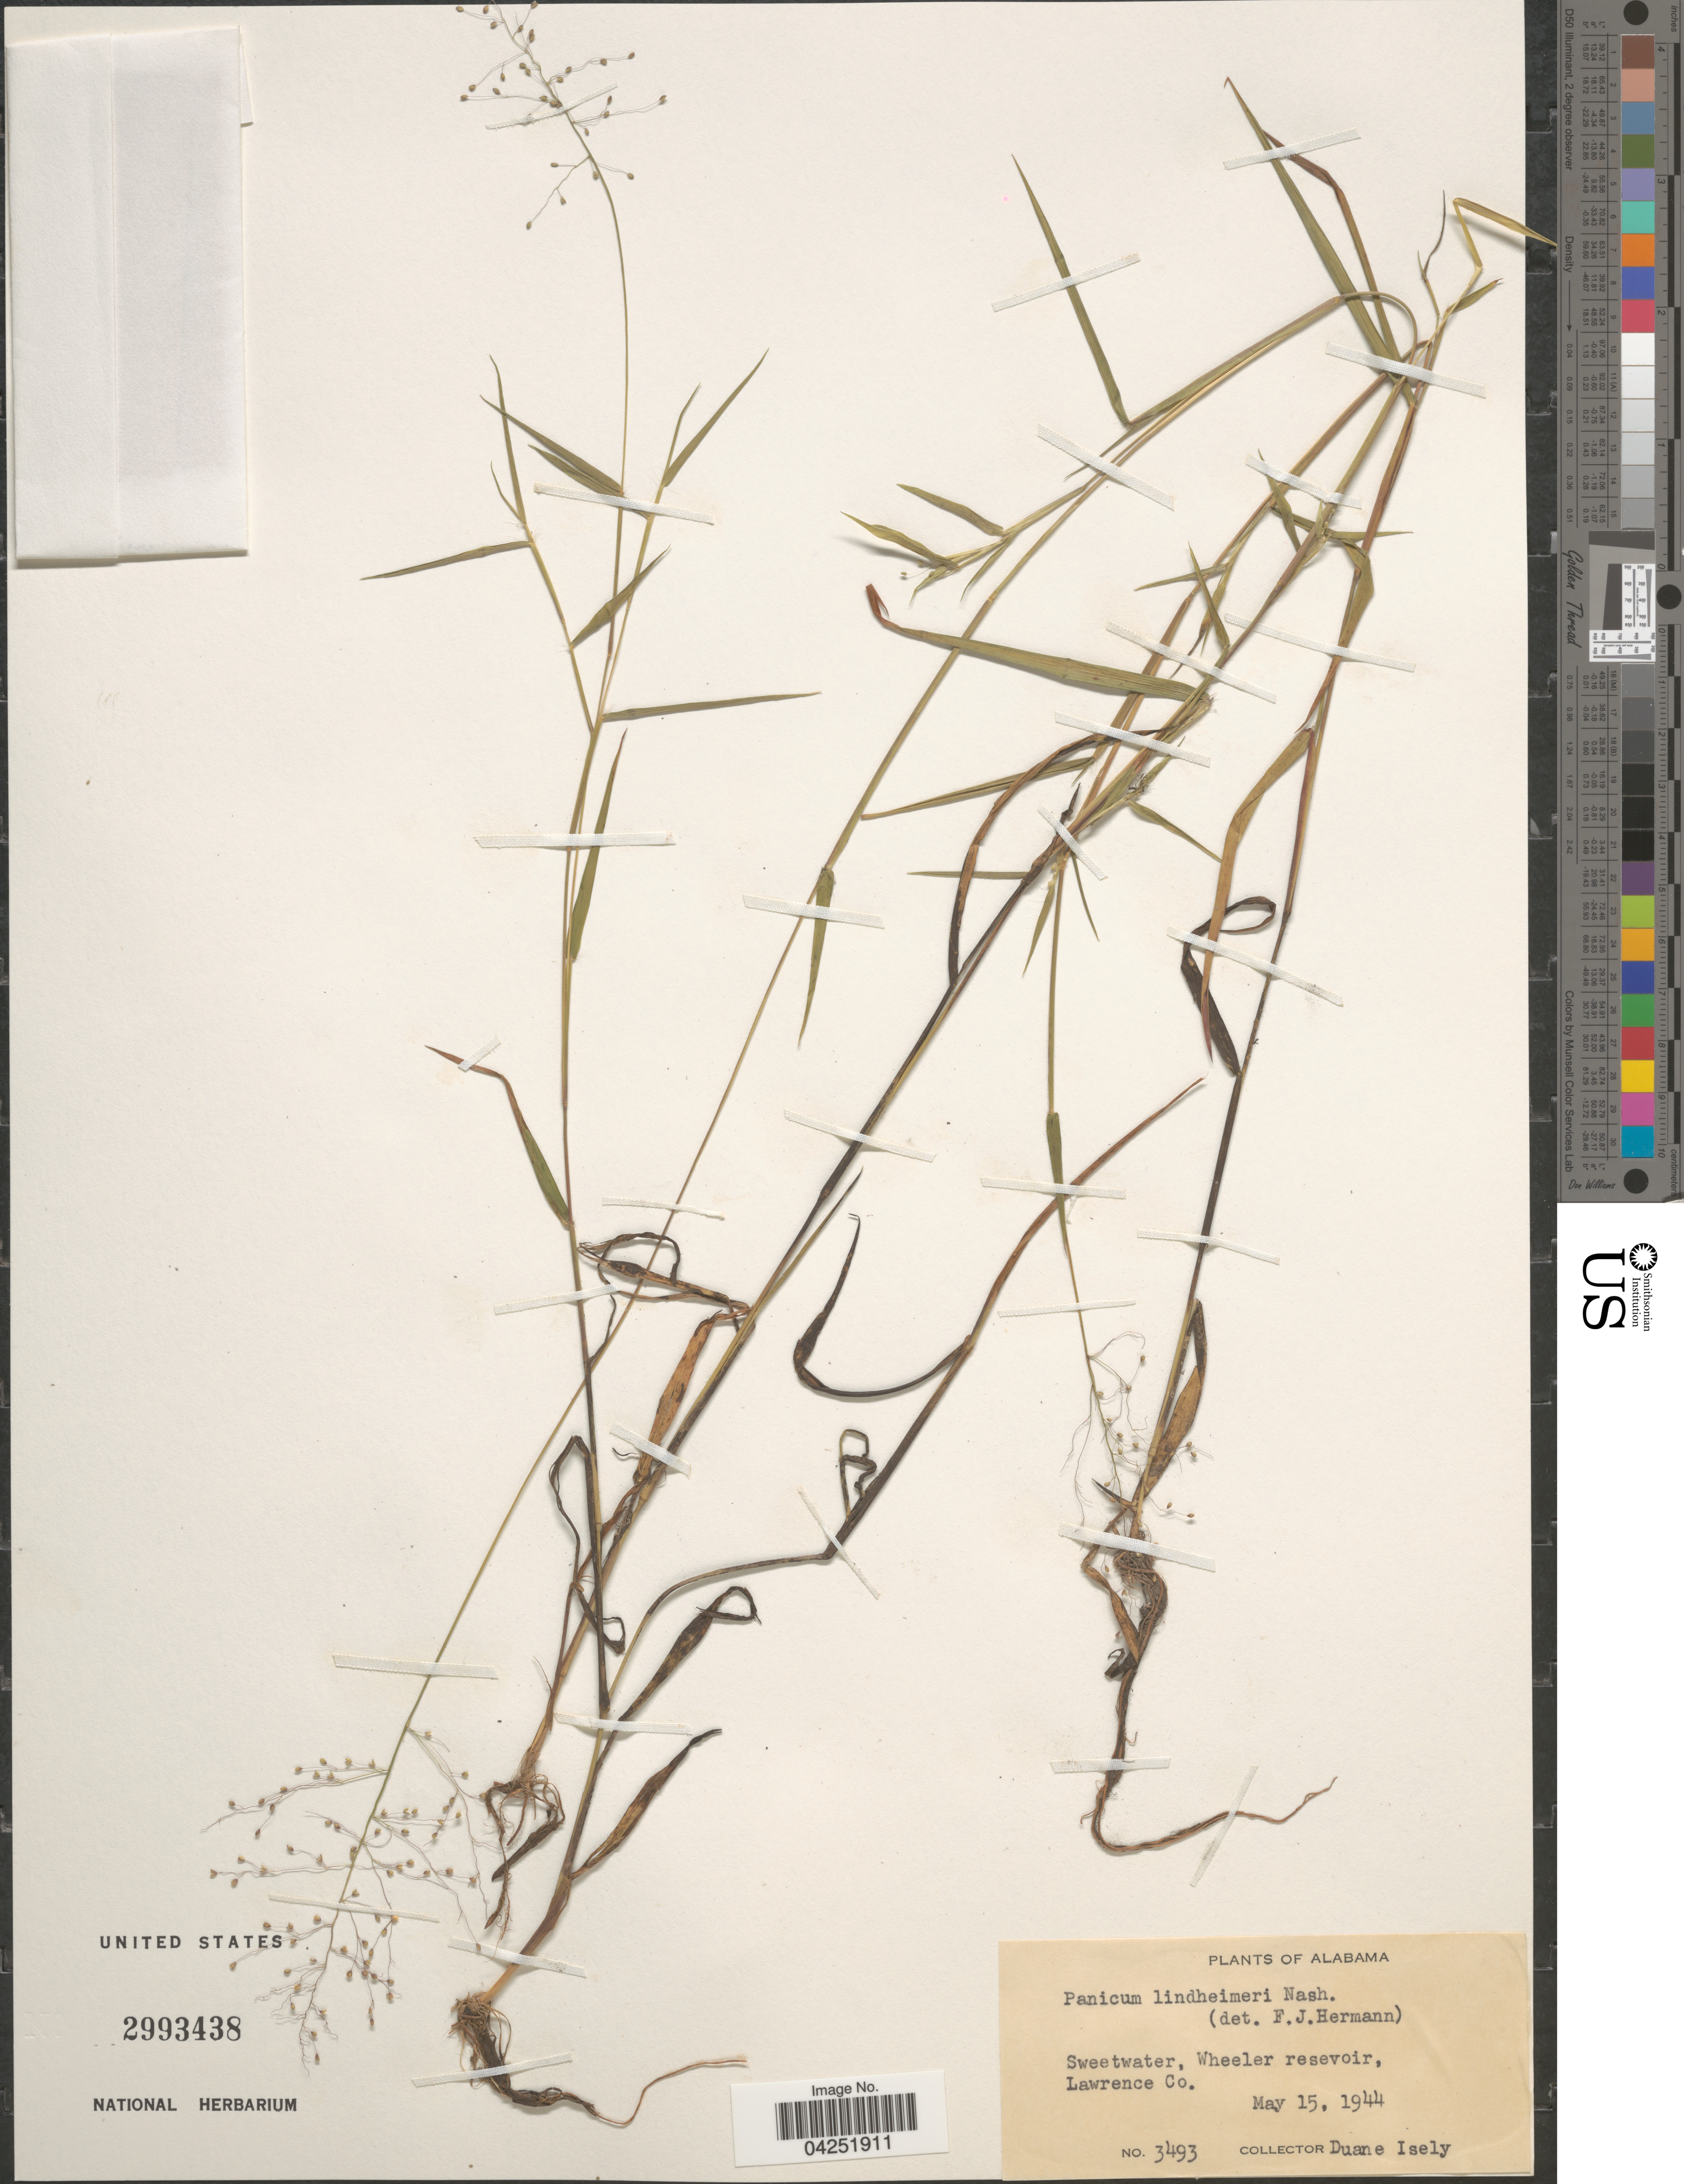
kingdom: Plantae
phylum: Tracheophyta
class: Liliopsida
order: Poales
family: Poaceae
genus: Dichanthelium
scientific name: Dichanthelium acuminatum var. lindheimeri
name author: (Nash) Gould & C.A. Clark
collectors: D. Isely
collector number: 3493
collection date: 1944-05-15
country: United States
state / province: Alabama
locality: Sweetwater, Wheeler reservoir, Lawrence Co.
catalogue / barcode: US 2993438